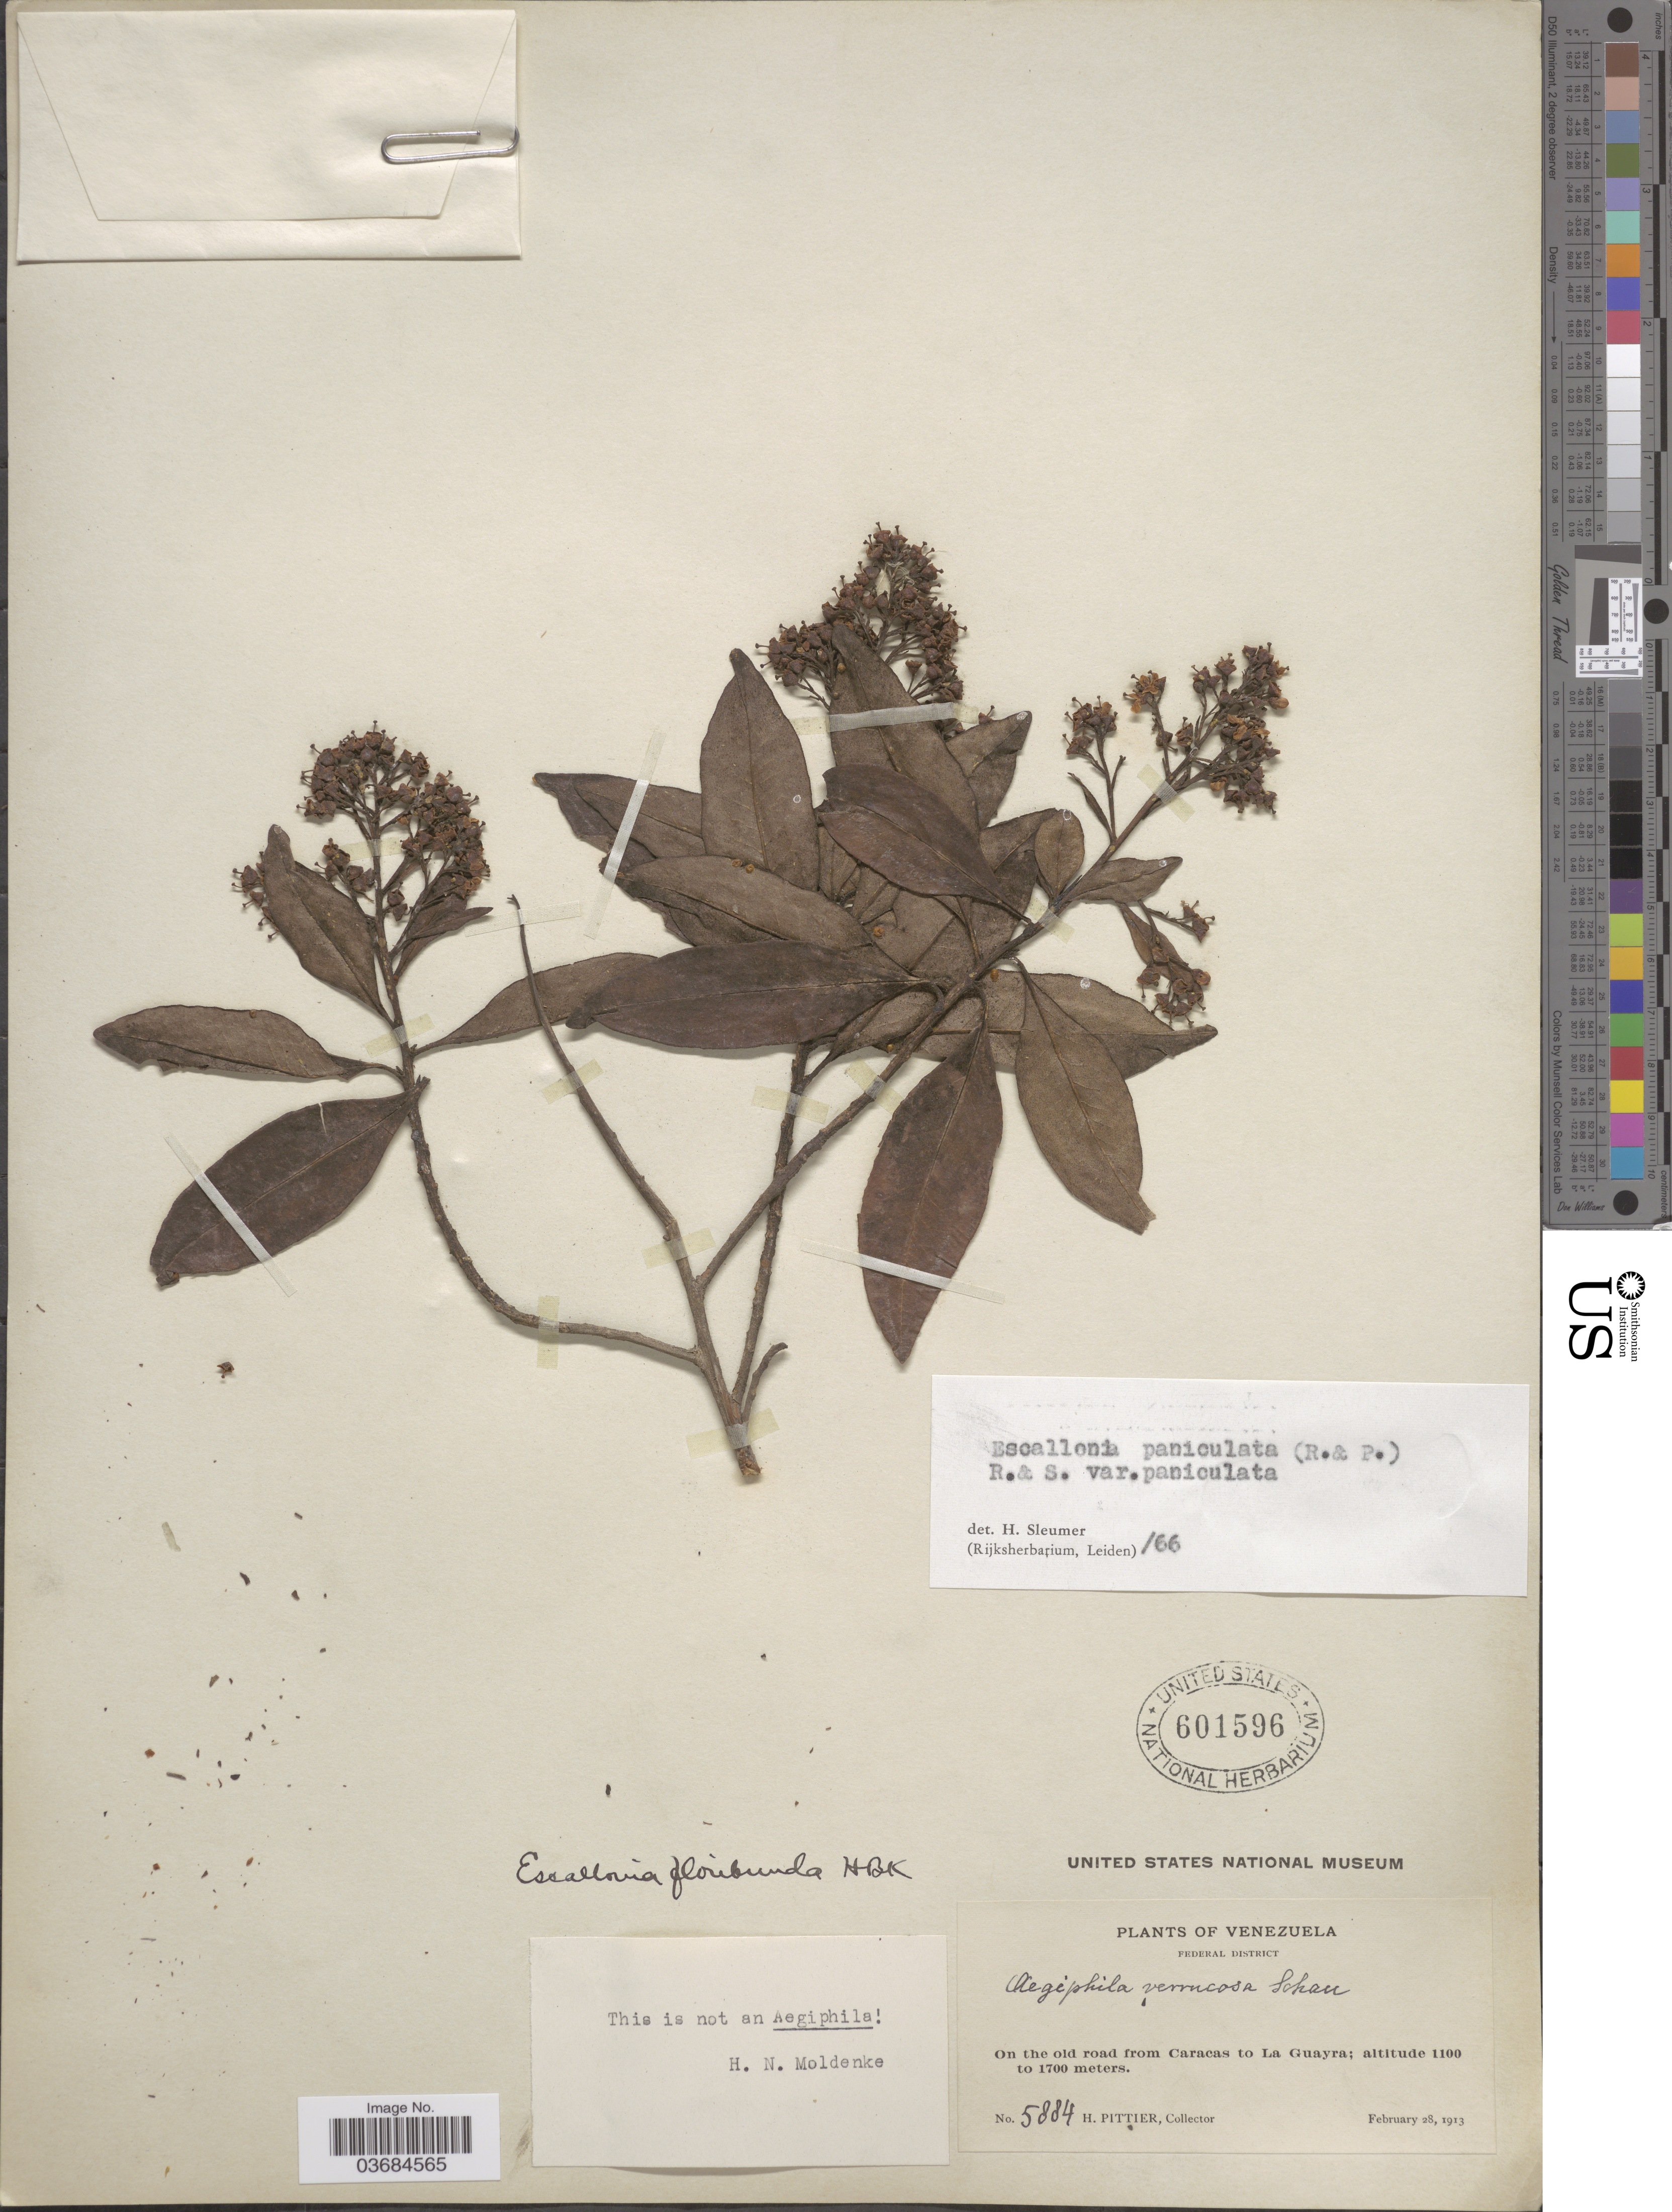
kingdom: Plantae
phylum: Tracheophyta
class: Magnoliopsida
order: Escalloniales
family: Escalloniaceae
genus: Escallonia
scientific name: Escallonia paniculata var. paniculata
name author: (Ruiz & Pav.) Roem. & Schult.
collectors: H. F. Pittier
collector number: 5884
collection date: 1913-02-28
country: Venezuela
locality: Federal District. On the old road from Caracas to La Guayra.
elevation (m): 1100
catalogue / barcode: US 601596